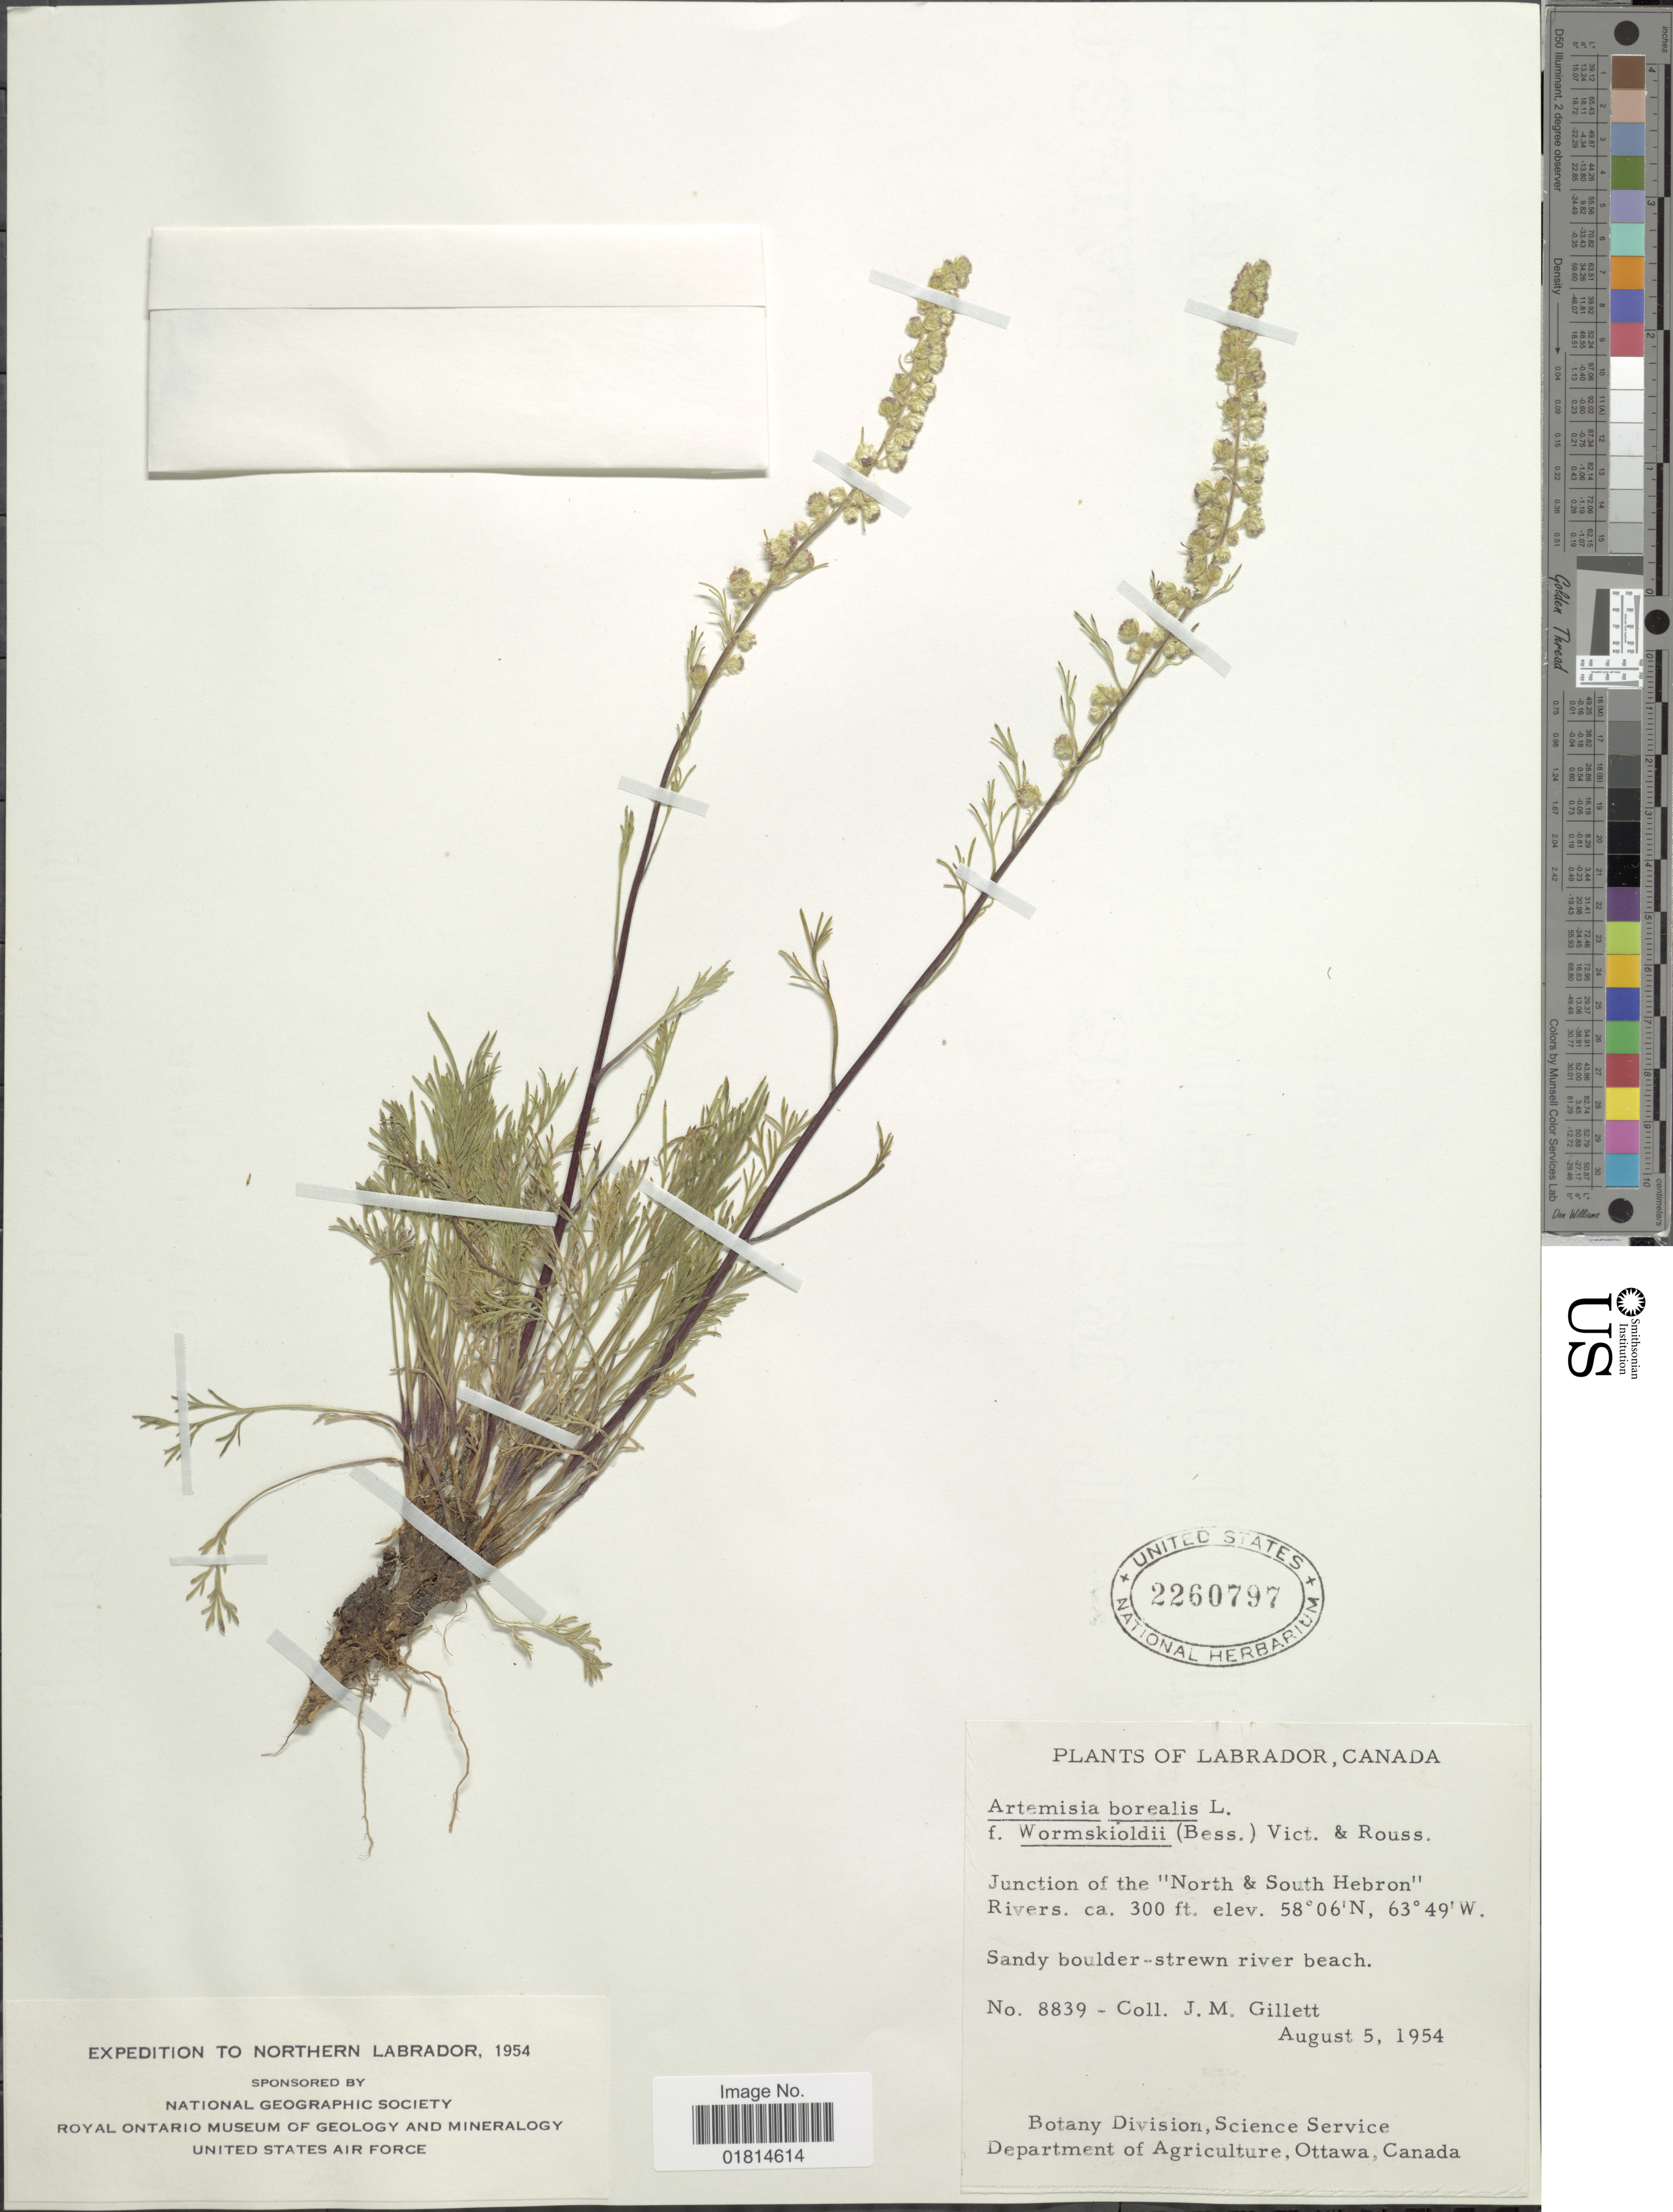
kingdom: Plantae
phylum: Tracheophyta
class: Magnoliopsida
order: Asterales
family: Asteraceae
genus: Artemisia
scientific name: Artemisia borealis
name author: Pall.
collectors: J. M. Gillett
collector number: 8839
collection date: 1954-08-05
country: Canada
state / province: Newfoundland and Labrador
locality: Labrador, Canada. Junction of the "North & South Hebron" Rivers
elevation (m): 91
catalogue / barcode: US 2260797